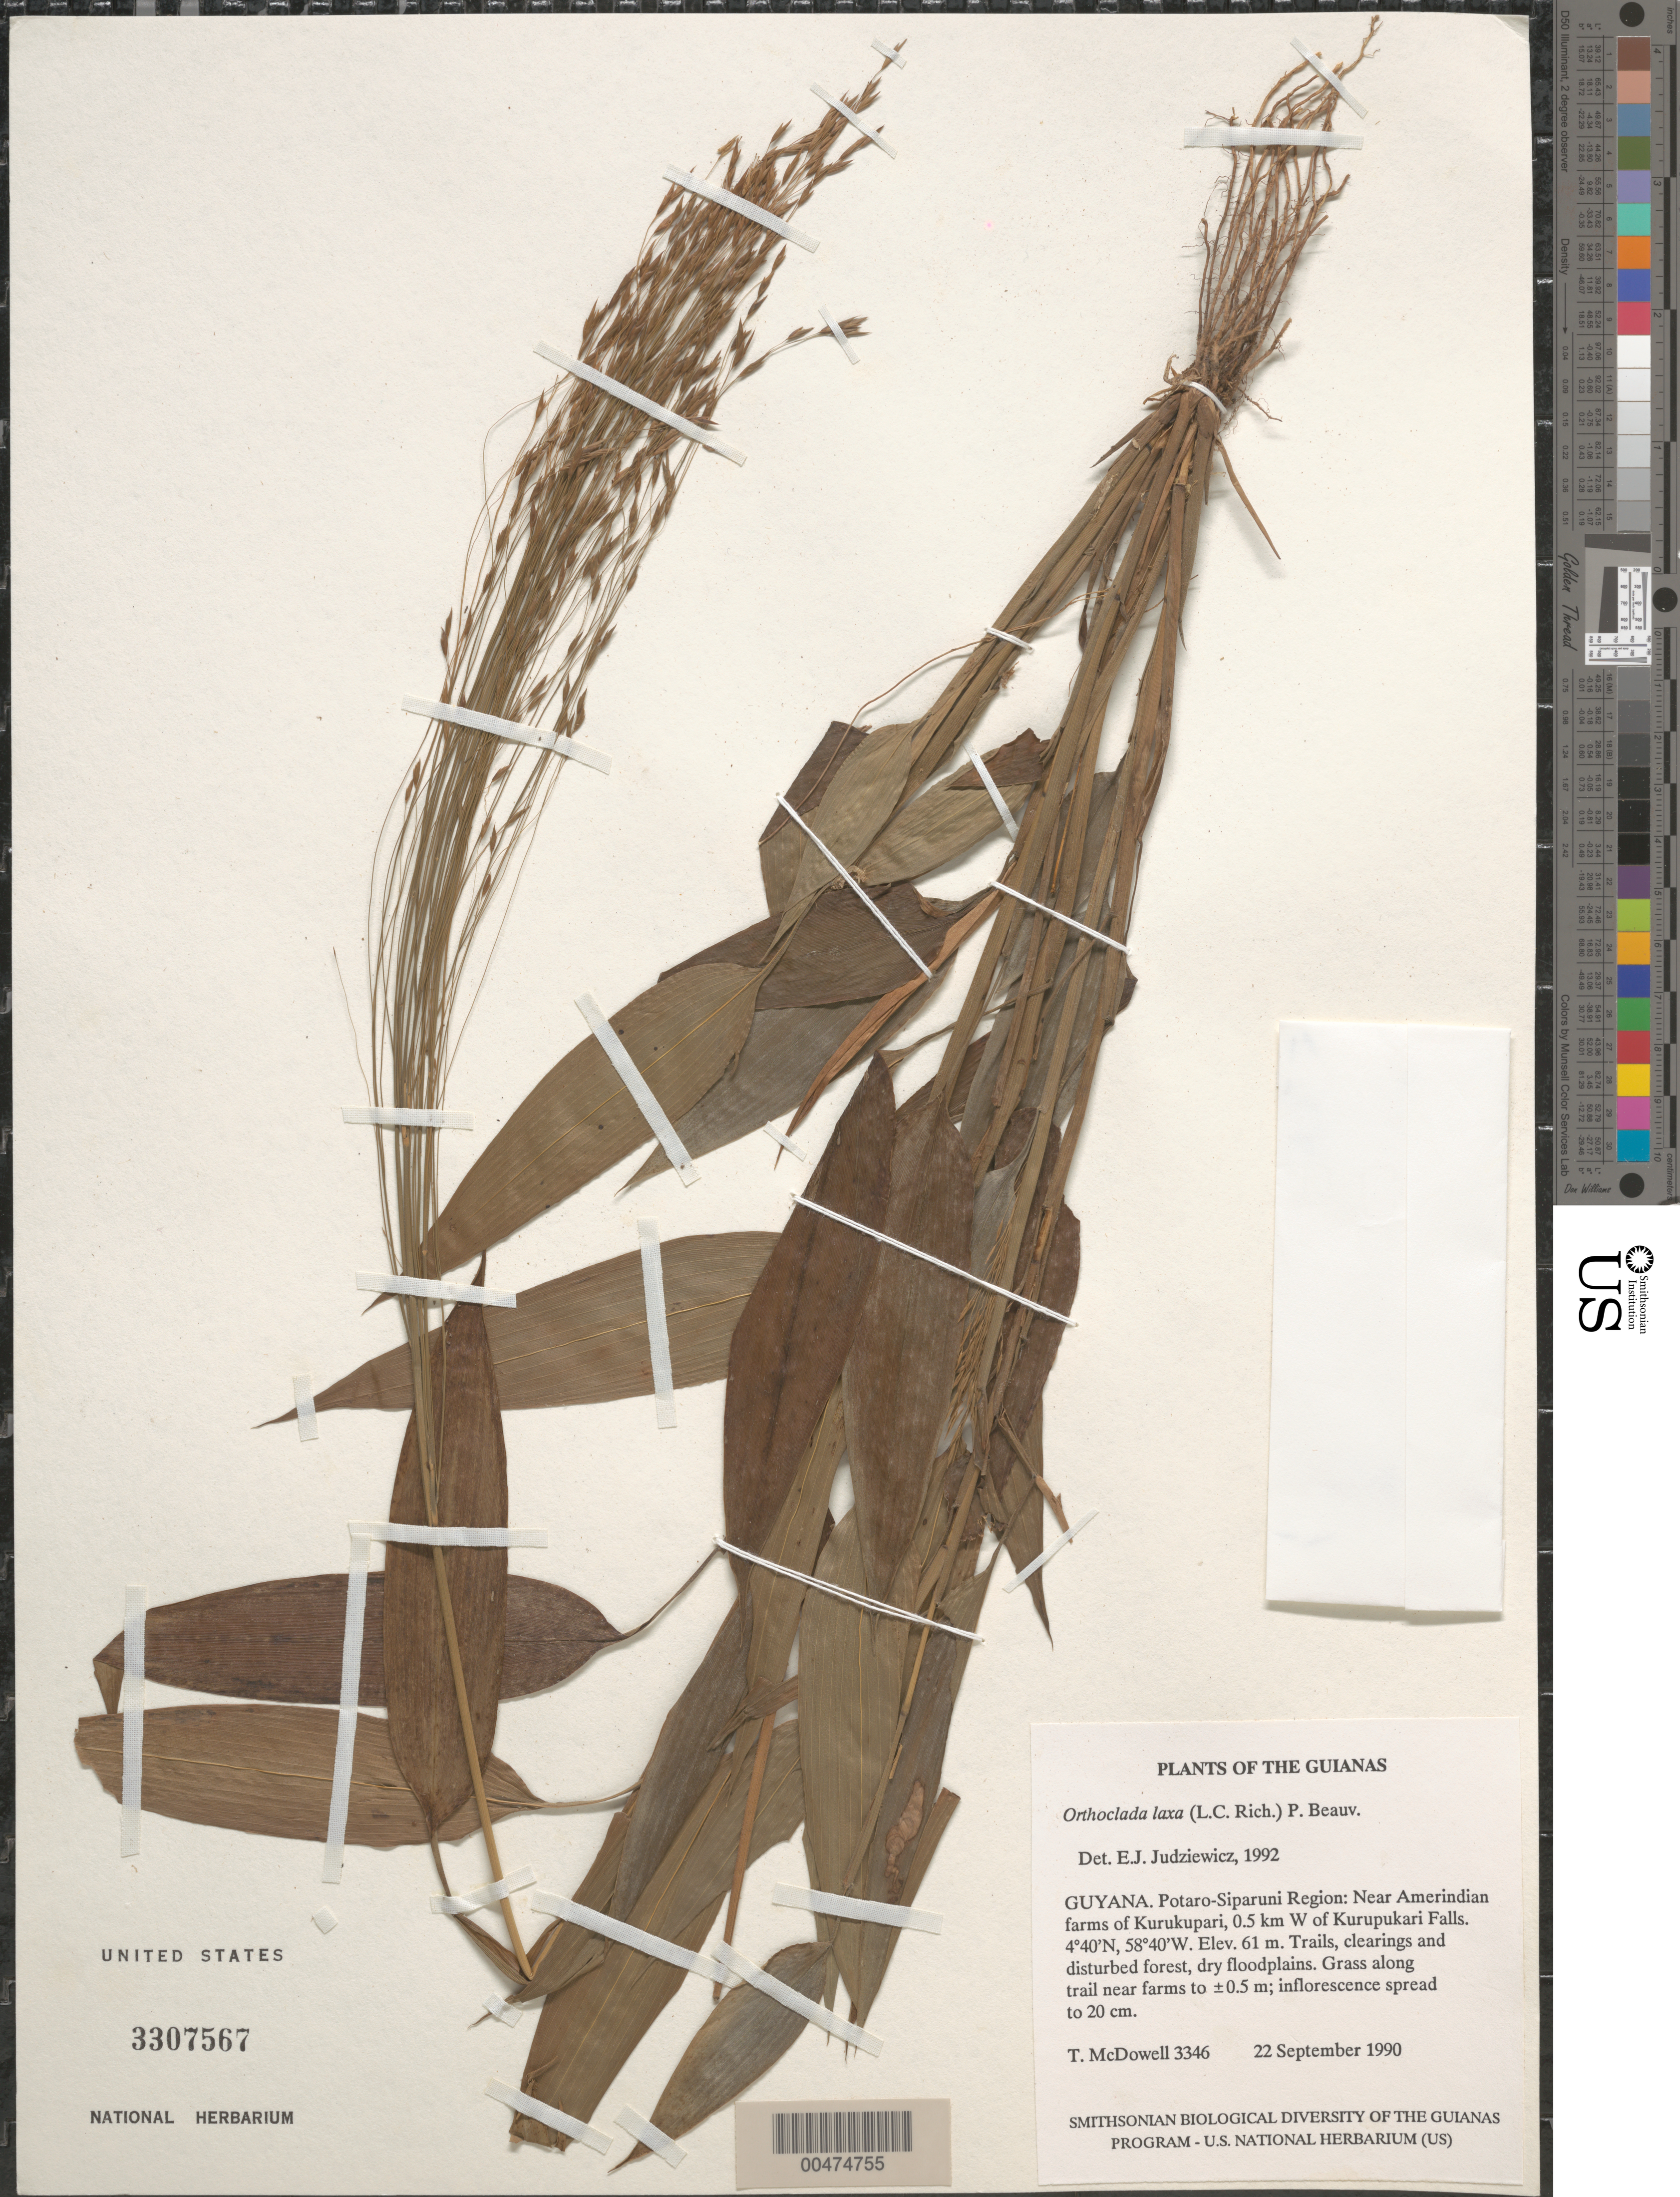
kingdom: Plantae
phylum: Tracheophyta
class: Liliopsida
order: Poales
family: Poaceae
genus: Orthoclada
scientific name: Orthoclada laxa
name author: P. Beauv.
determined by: Judziewicz, E. J.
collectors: T. McDowell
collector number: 3346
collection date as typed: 22 September 1990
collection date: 1990-09-22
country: Guyana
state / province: Potaro-Siparuni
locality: Near Amerindian farms of Kurupukari, 0.5 km W of Kurupukari Falls. Iwokrama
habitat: Trails, clearings and disturbed forest, dry floodplains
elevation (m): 61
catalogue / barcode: US 3307567